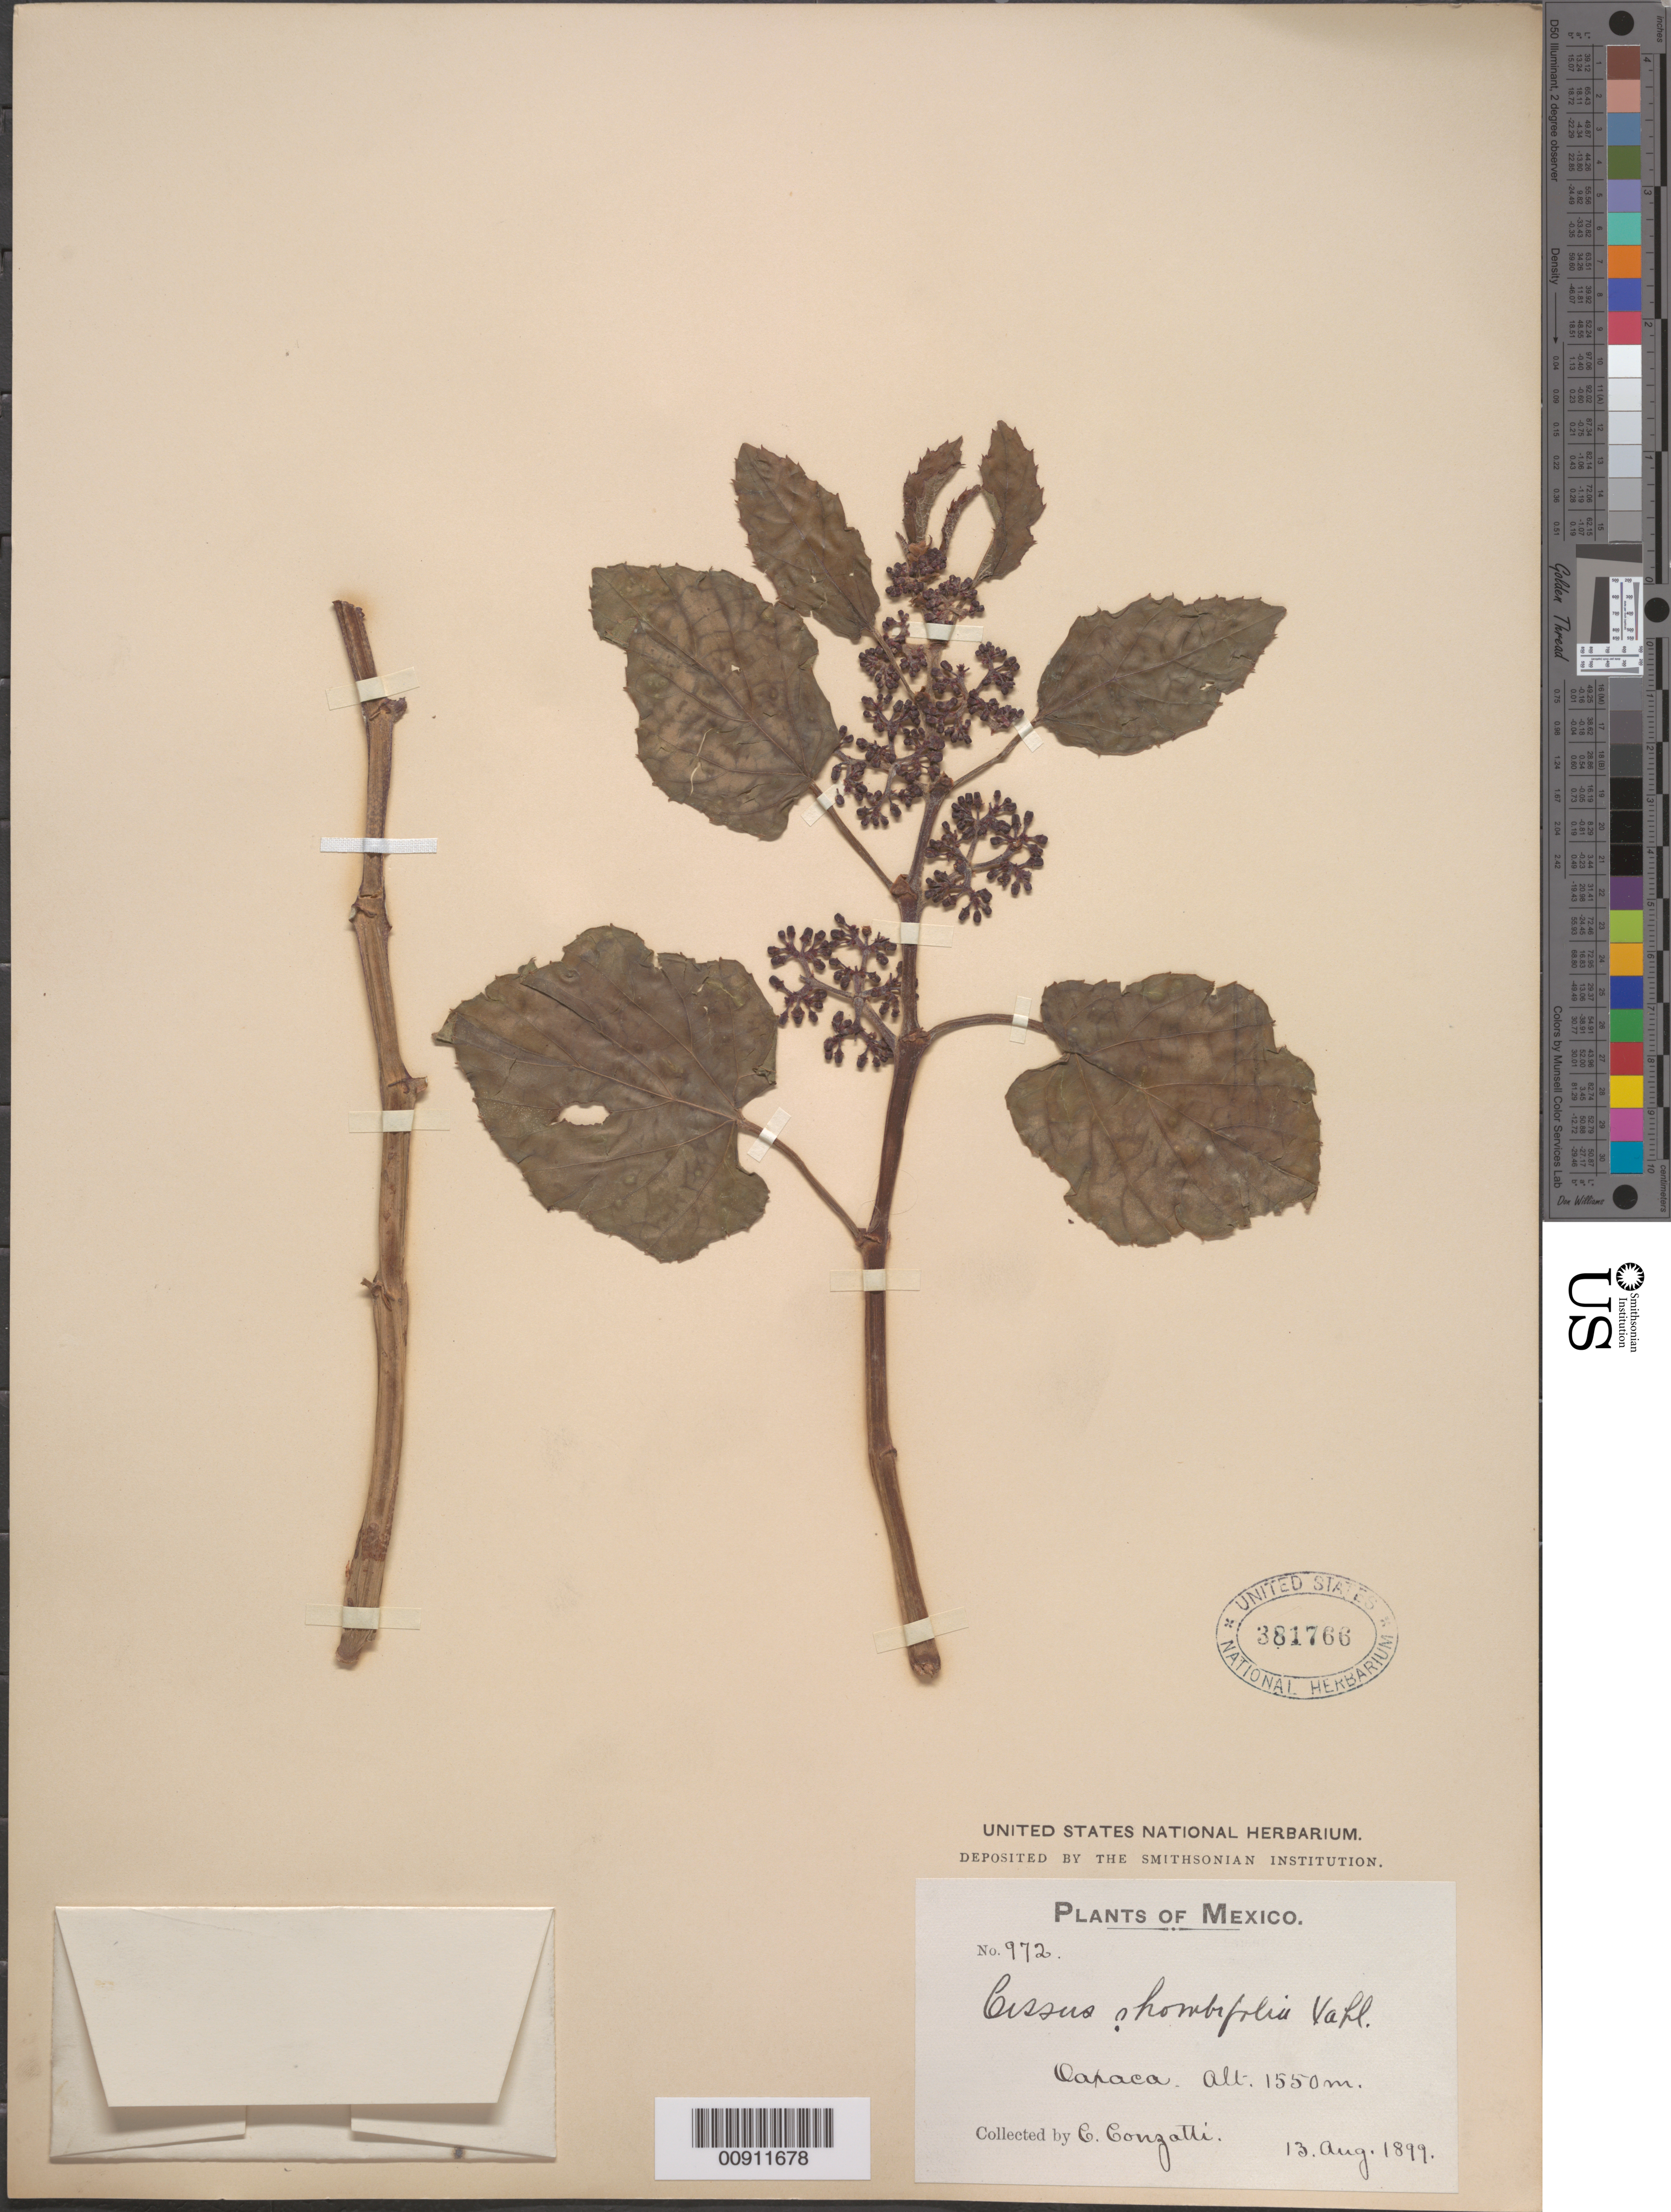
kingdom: Plantae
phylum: Tracheophyta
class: Magnoliopsida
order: Vitales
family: Vitaceae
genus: Cissus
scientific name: Cissus rhombifolia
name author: Vahl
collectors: C. Conzatti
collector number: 972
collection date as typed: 13 Aug 1899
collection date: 1899-08-13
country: Mexico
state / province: Oaxaca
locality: Oaxaca.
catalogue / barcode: US 381766